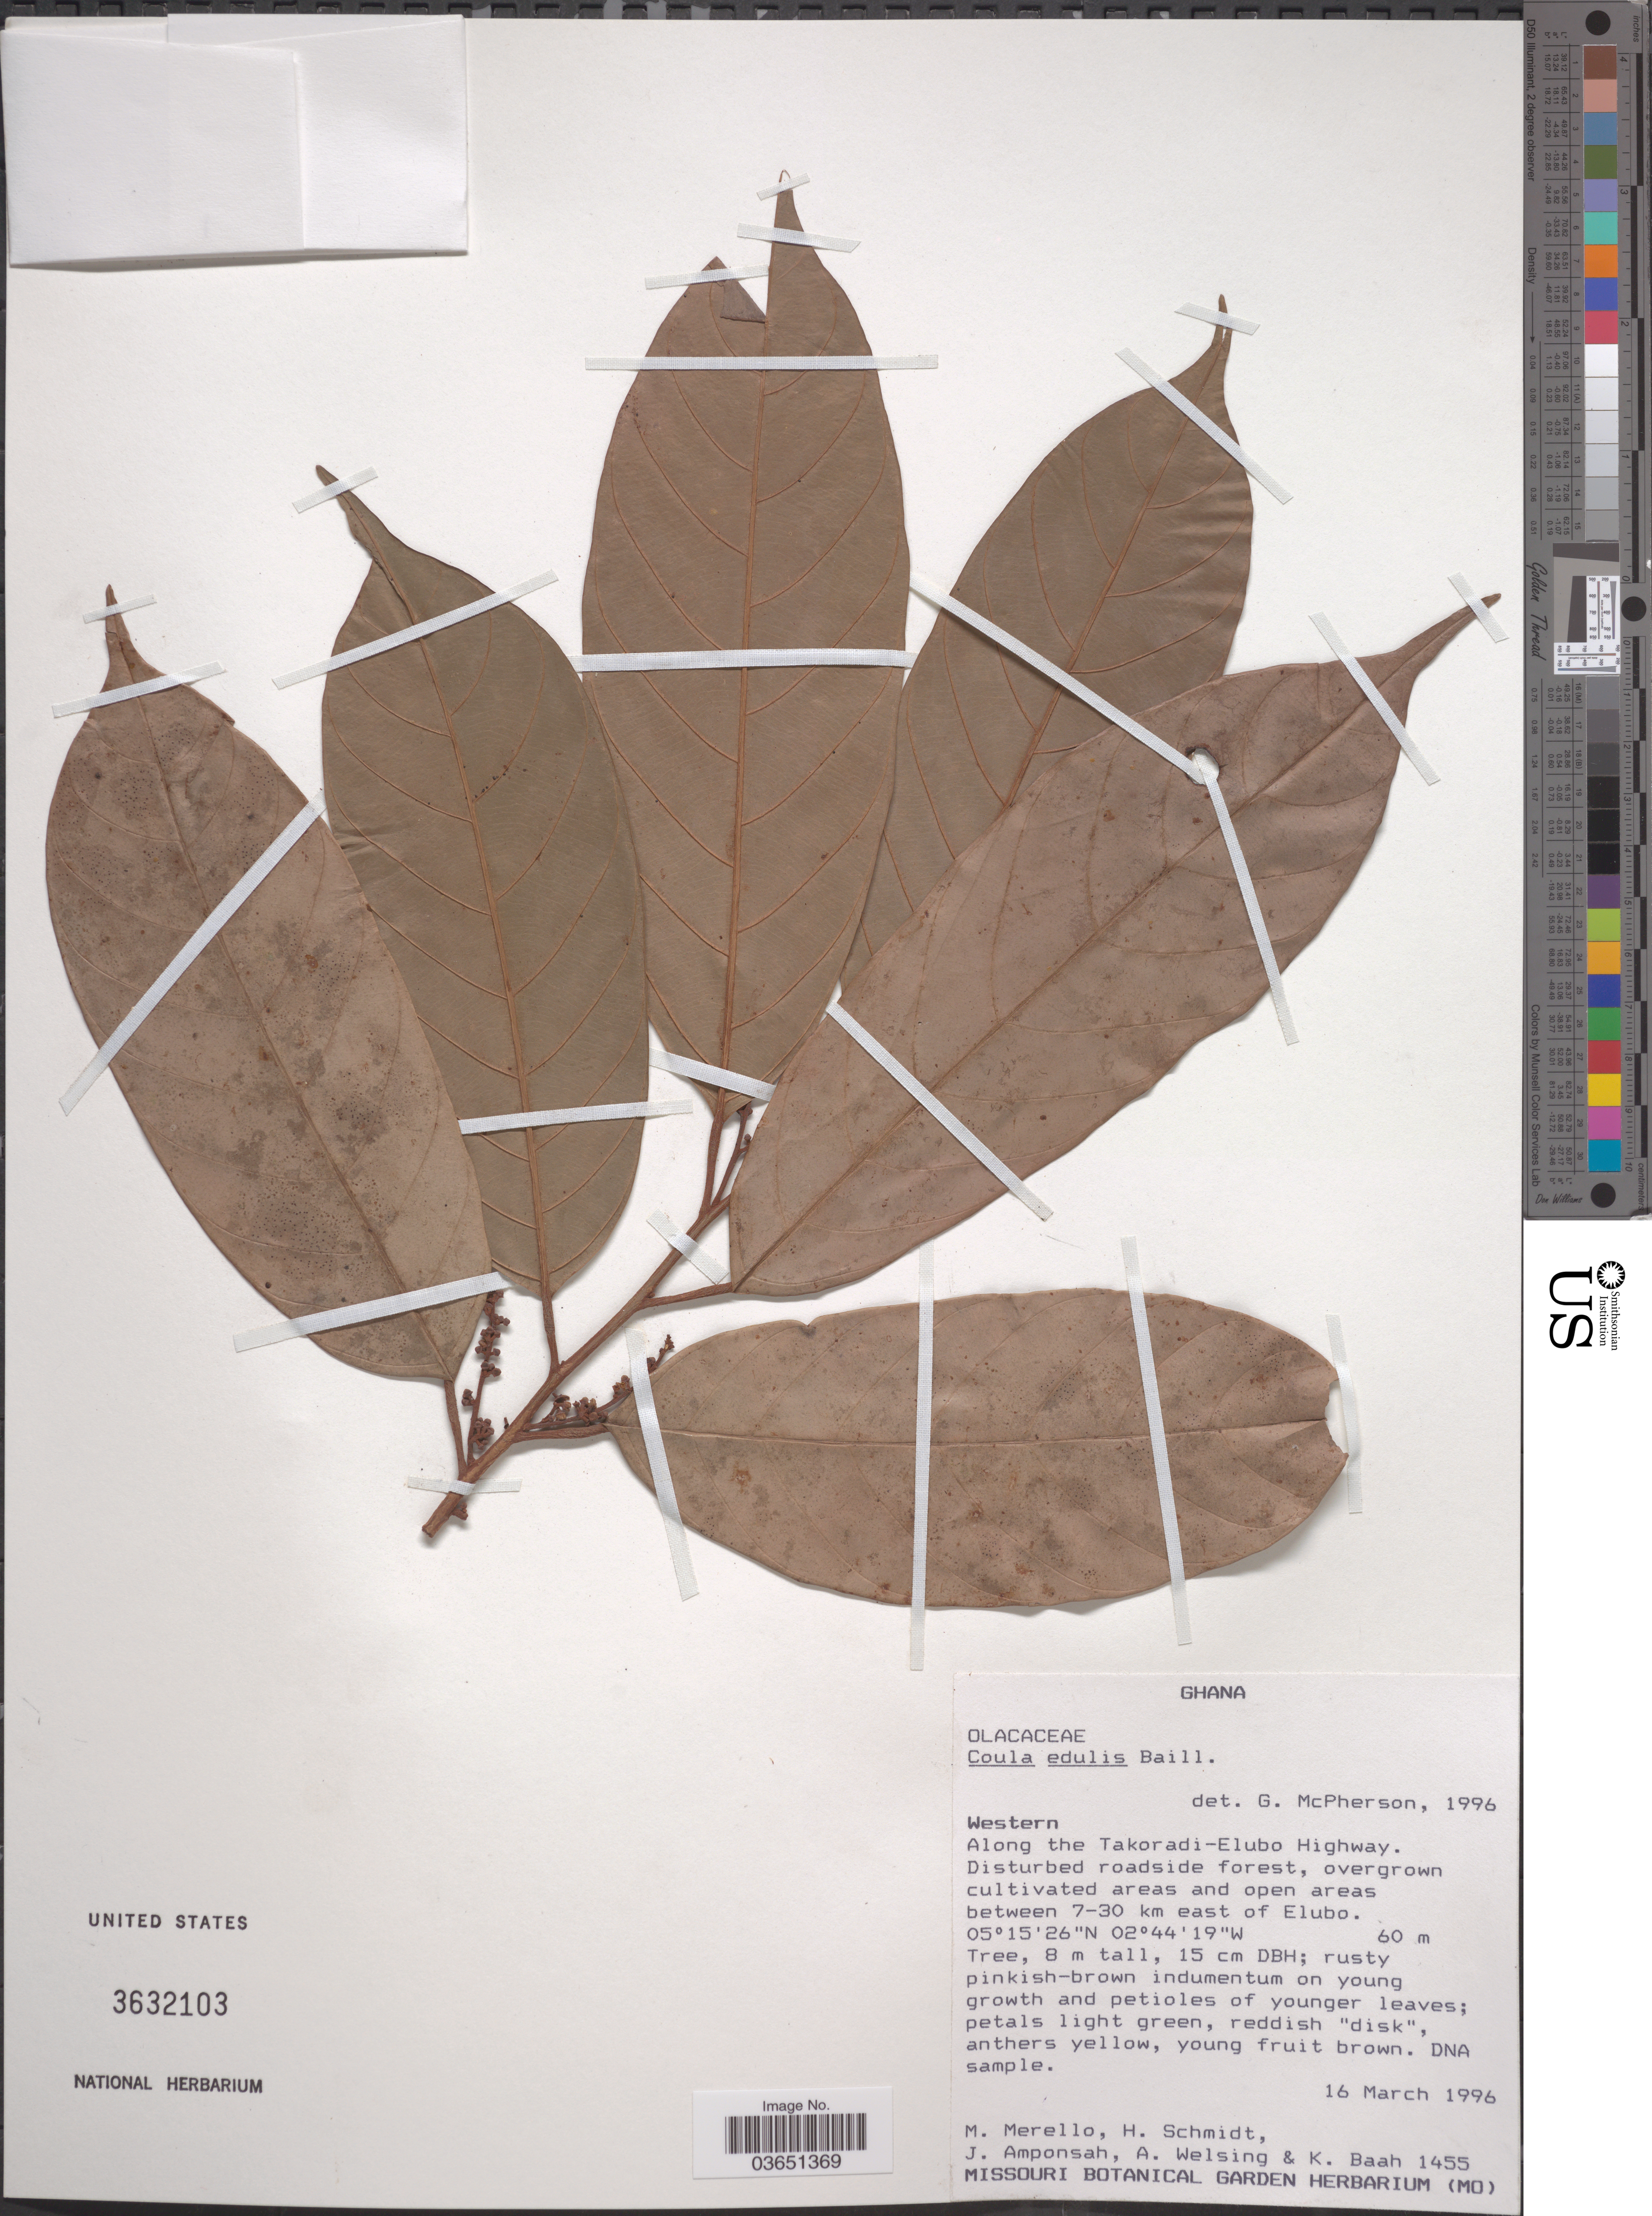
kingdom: Plantae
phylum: Tracheophyta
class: Magnoliopsida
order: Santalales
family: Coulaceae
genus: Coula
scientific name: Coula edulis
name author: Baill.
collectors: M. Merello, H. Schmidt, J. Amponsah, A. Welsing & K. Baah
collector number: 1455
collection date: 1996-03-16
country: Ghana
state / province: Western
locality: Along the Takoradi-Elubo Highway. Between 7-30 km east of Elubo.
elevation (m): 60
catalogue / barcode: US 3632103